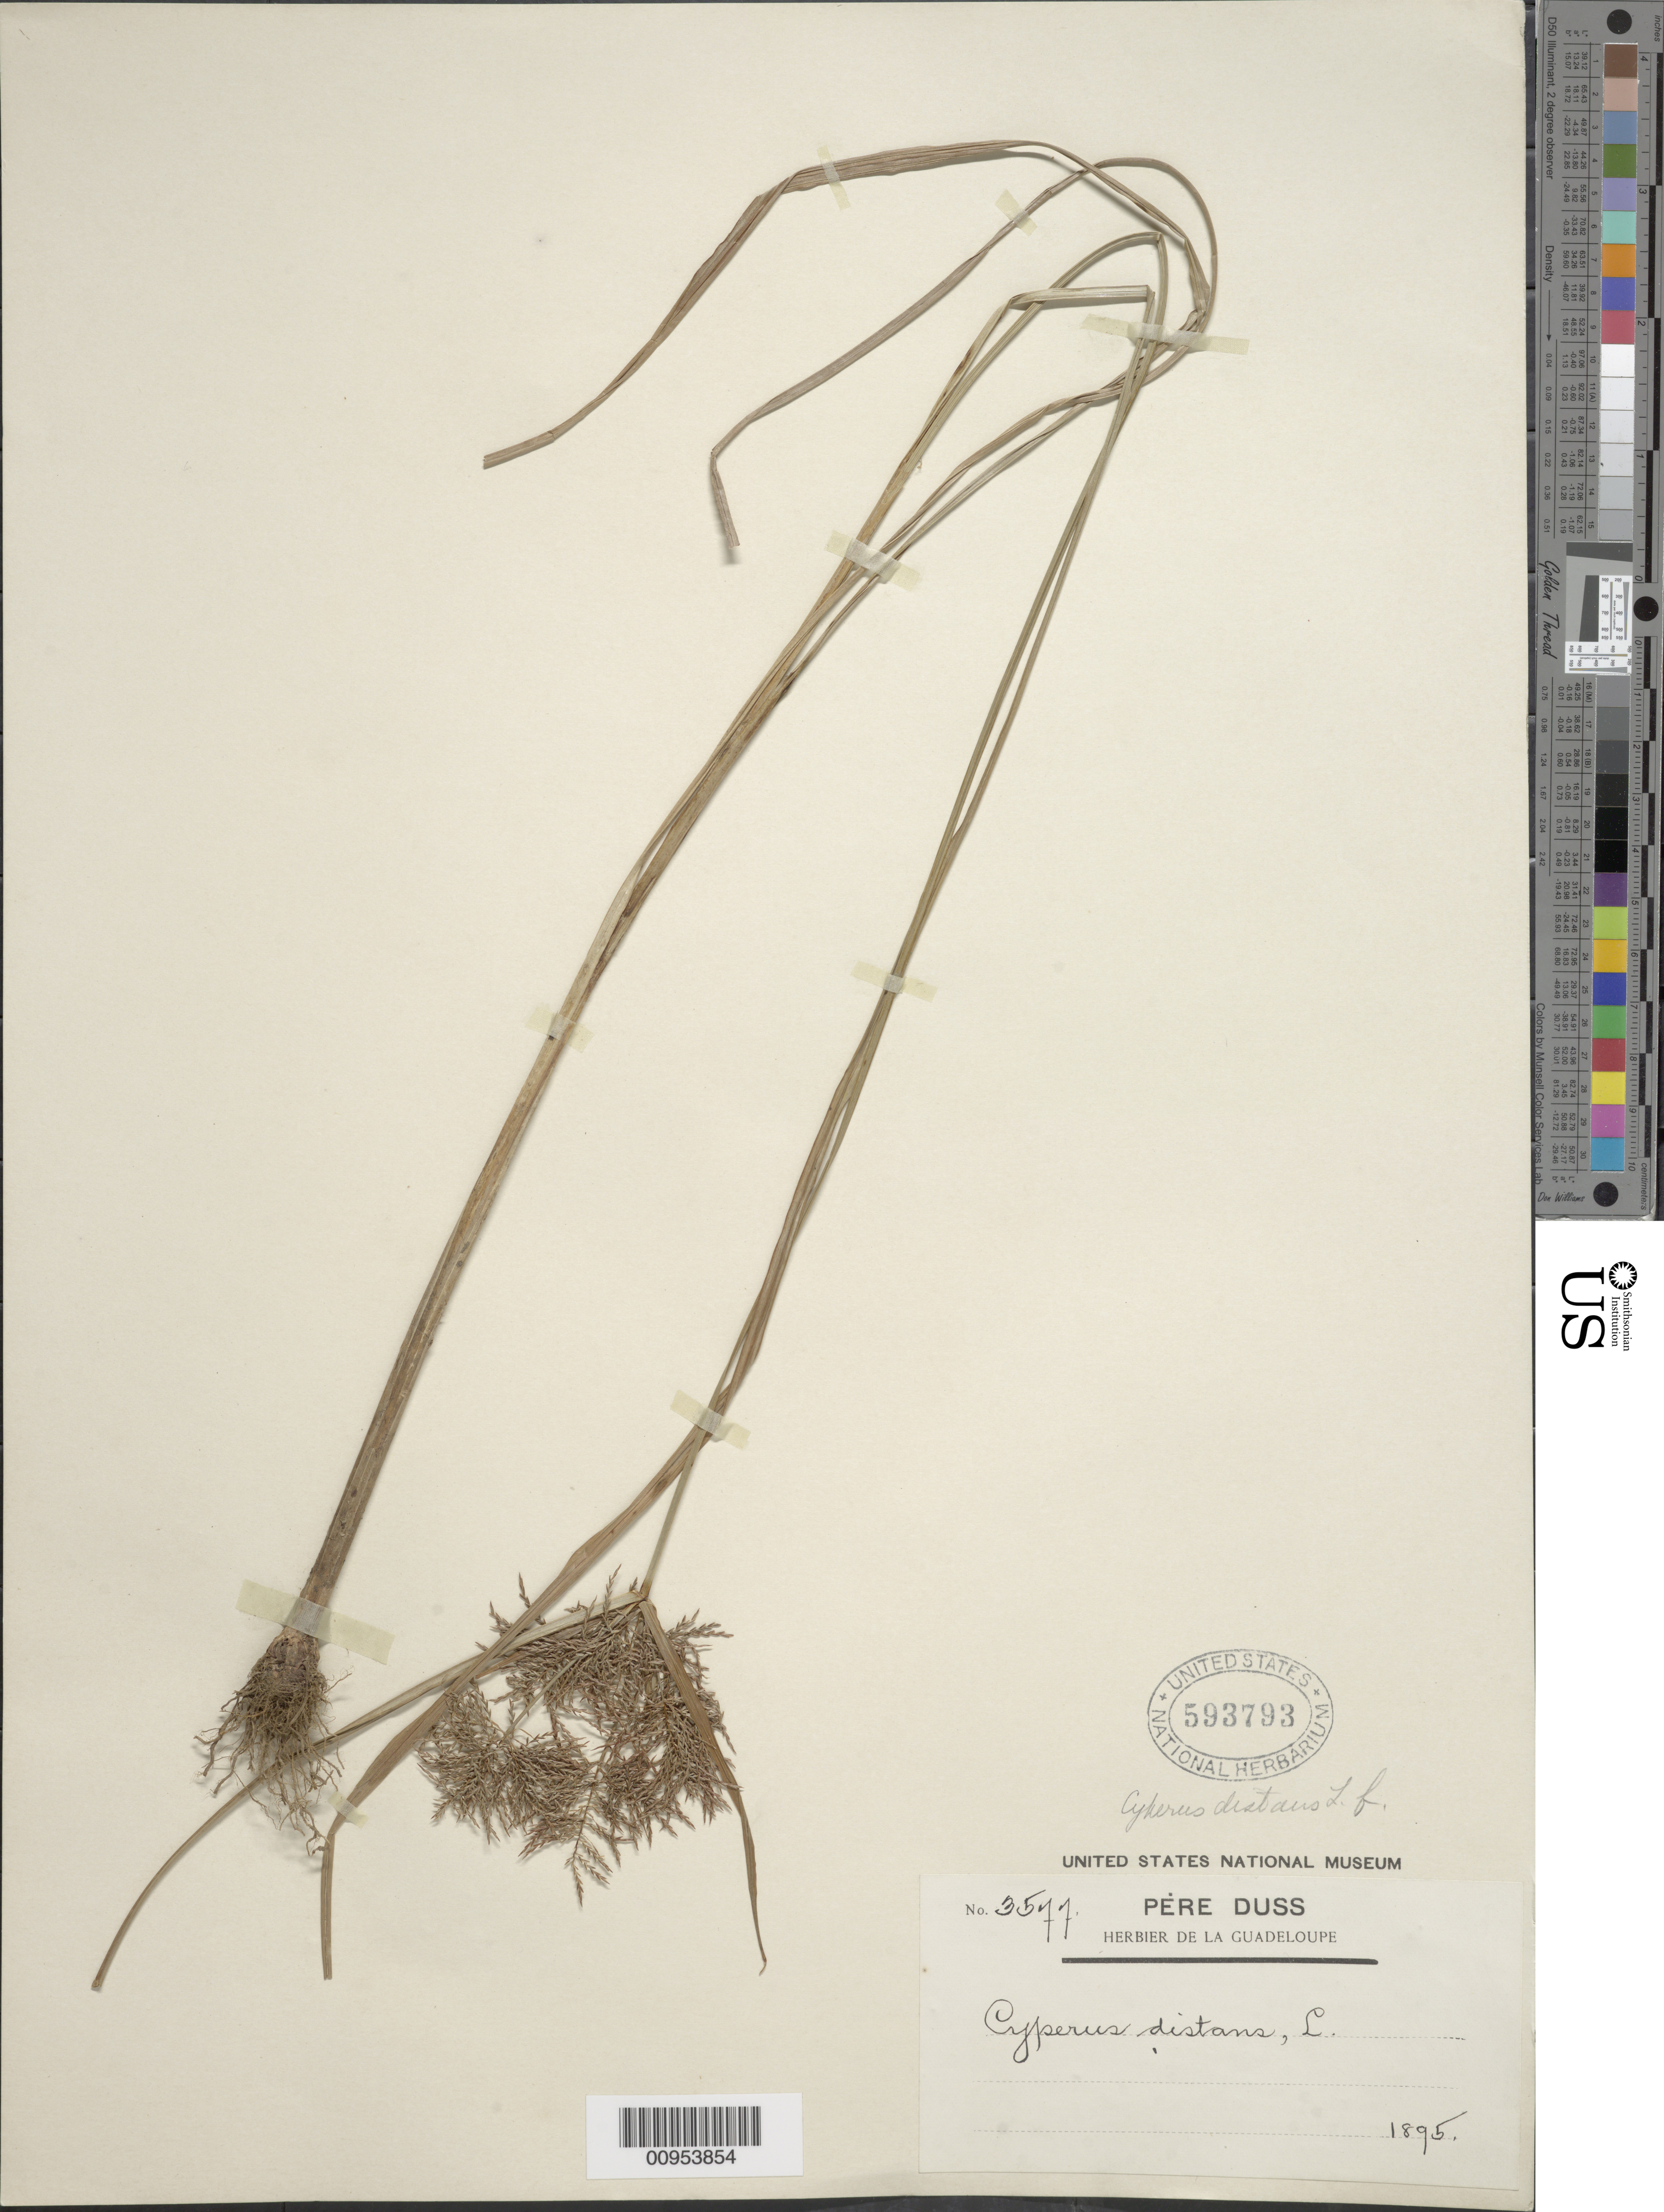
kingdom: Plantae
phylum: Tracheophyta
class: Liliopsida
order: Poales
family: Cyperaceae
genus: Cyperus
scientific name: Cyperus distans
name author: L. f.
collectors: Père Duss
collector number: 3577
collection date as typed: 1895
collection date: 1895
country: Guadeloupe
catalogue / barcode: US 593793